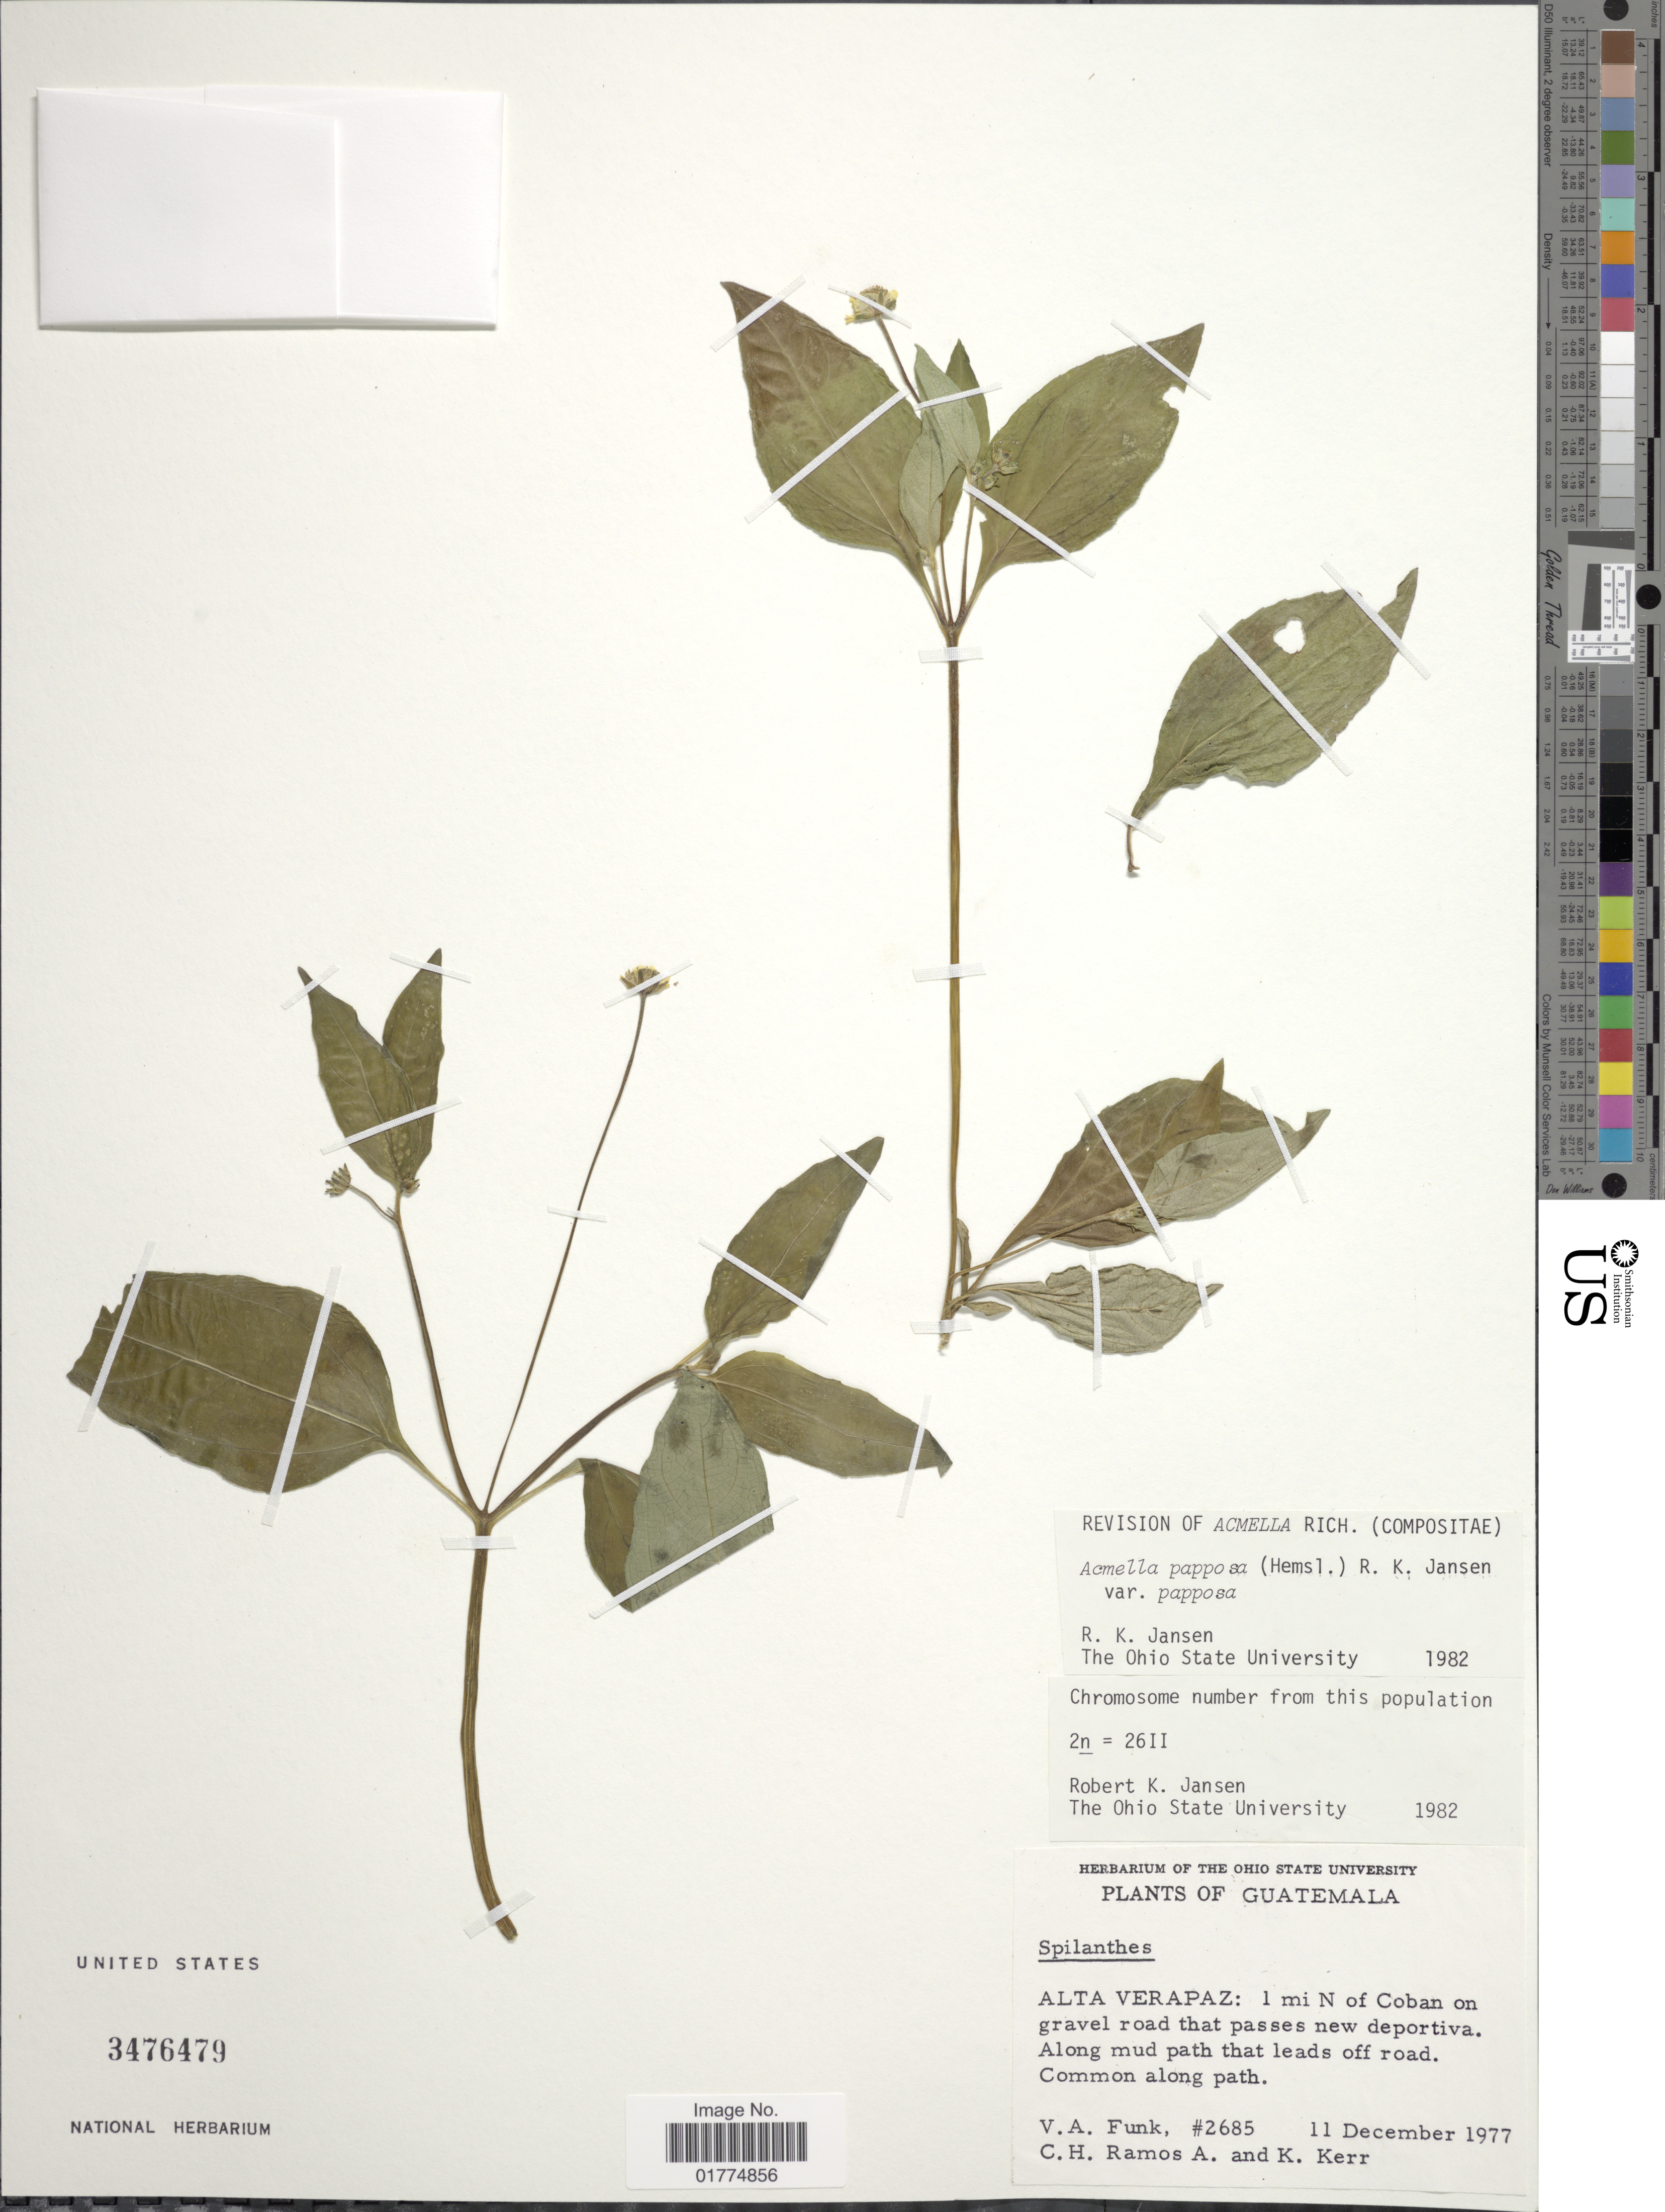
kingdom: Plantae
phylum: Tracheophyta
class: Magnoliopsida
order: Asterales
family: Asteraceae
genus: Acmella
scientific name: Acmella papposa var. papposa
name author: (Hemsl.) R.K. Jansen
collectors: V. Funk, C. H. Ramos & K. Kerr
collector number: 2685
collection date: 1977-12-11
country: Guatemala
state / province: Alta Verapaz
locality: Alta Verapaz: 1 mi N of Coban on gravel road that passes new deportiva. Along mud path that leads off road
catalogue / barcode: US 3476479